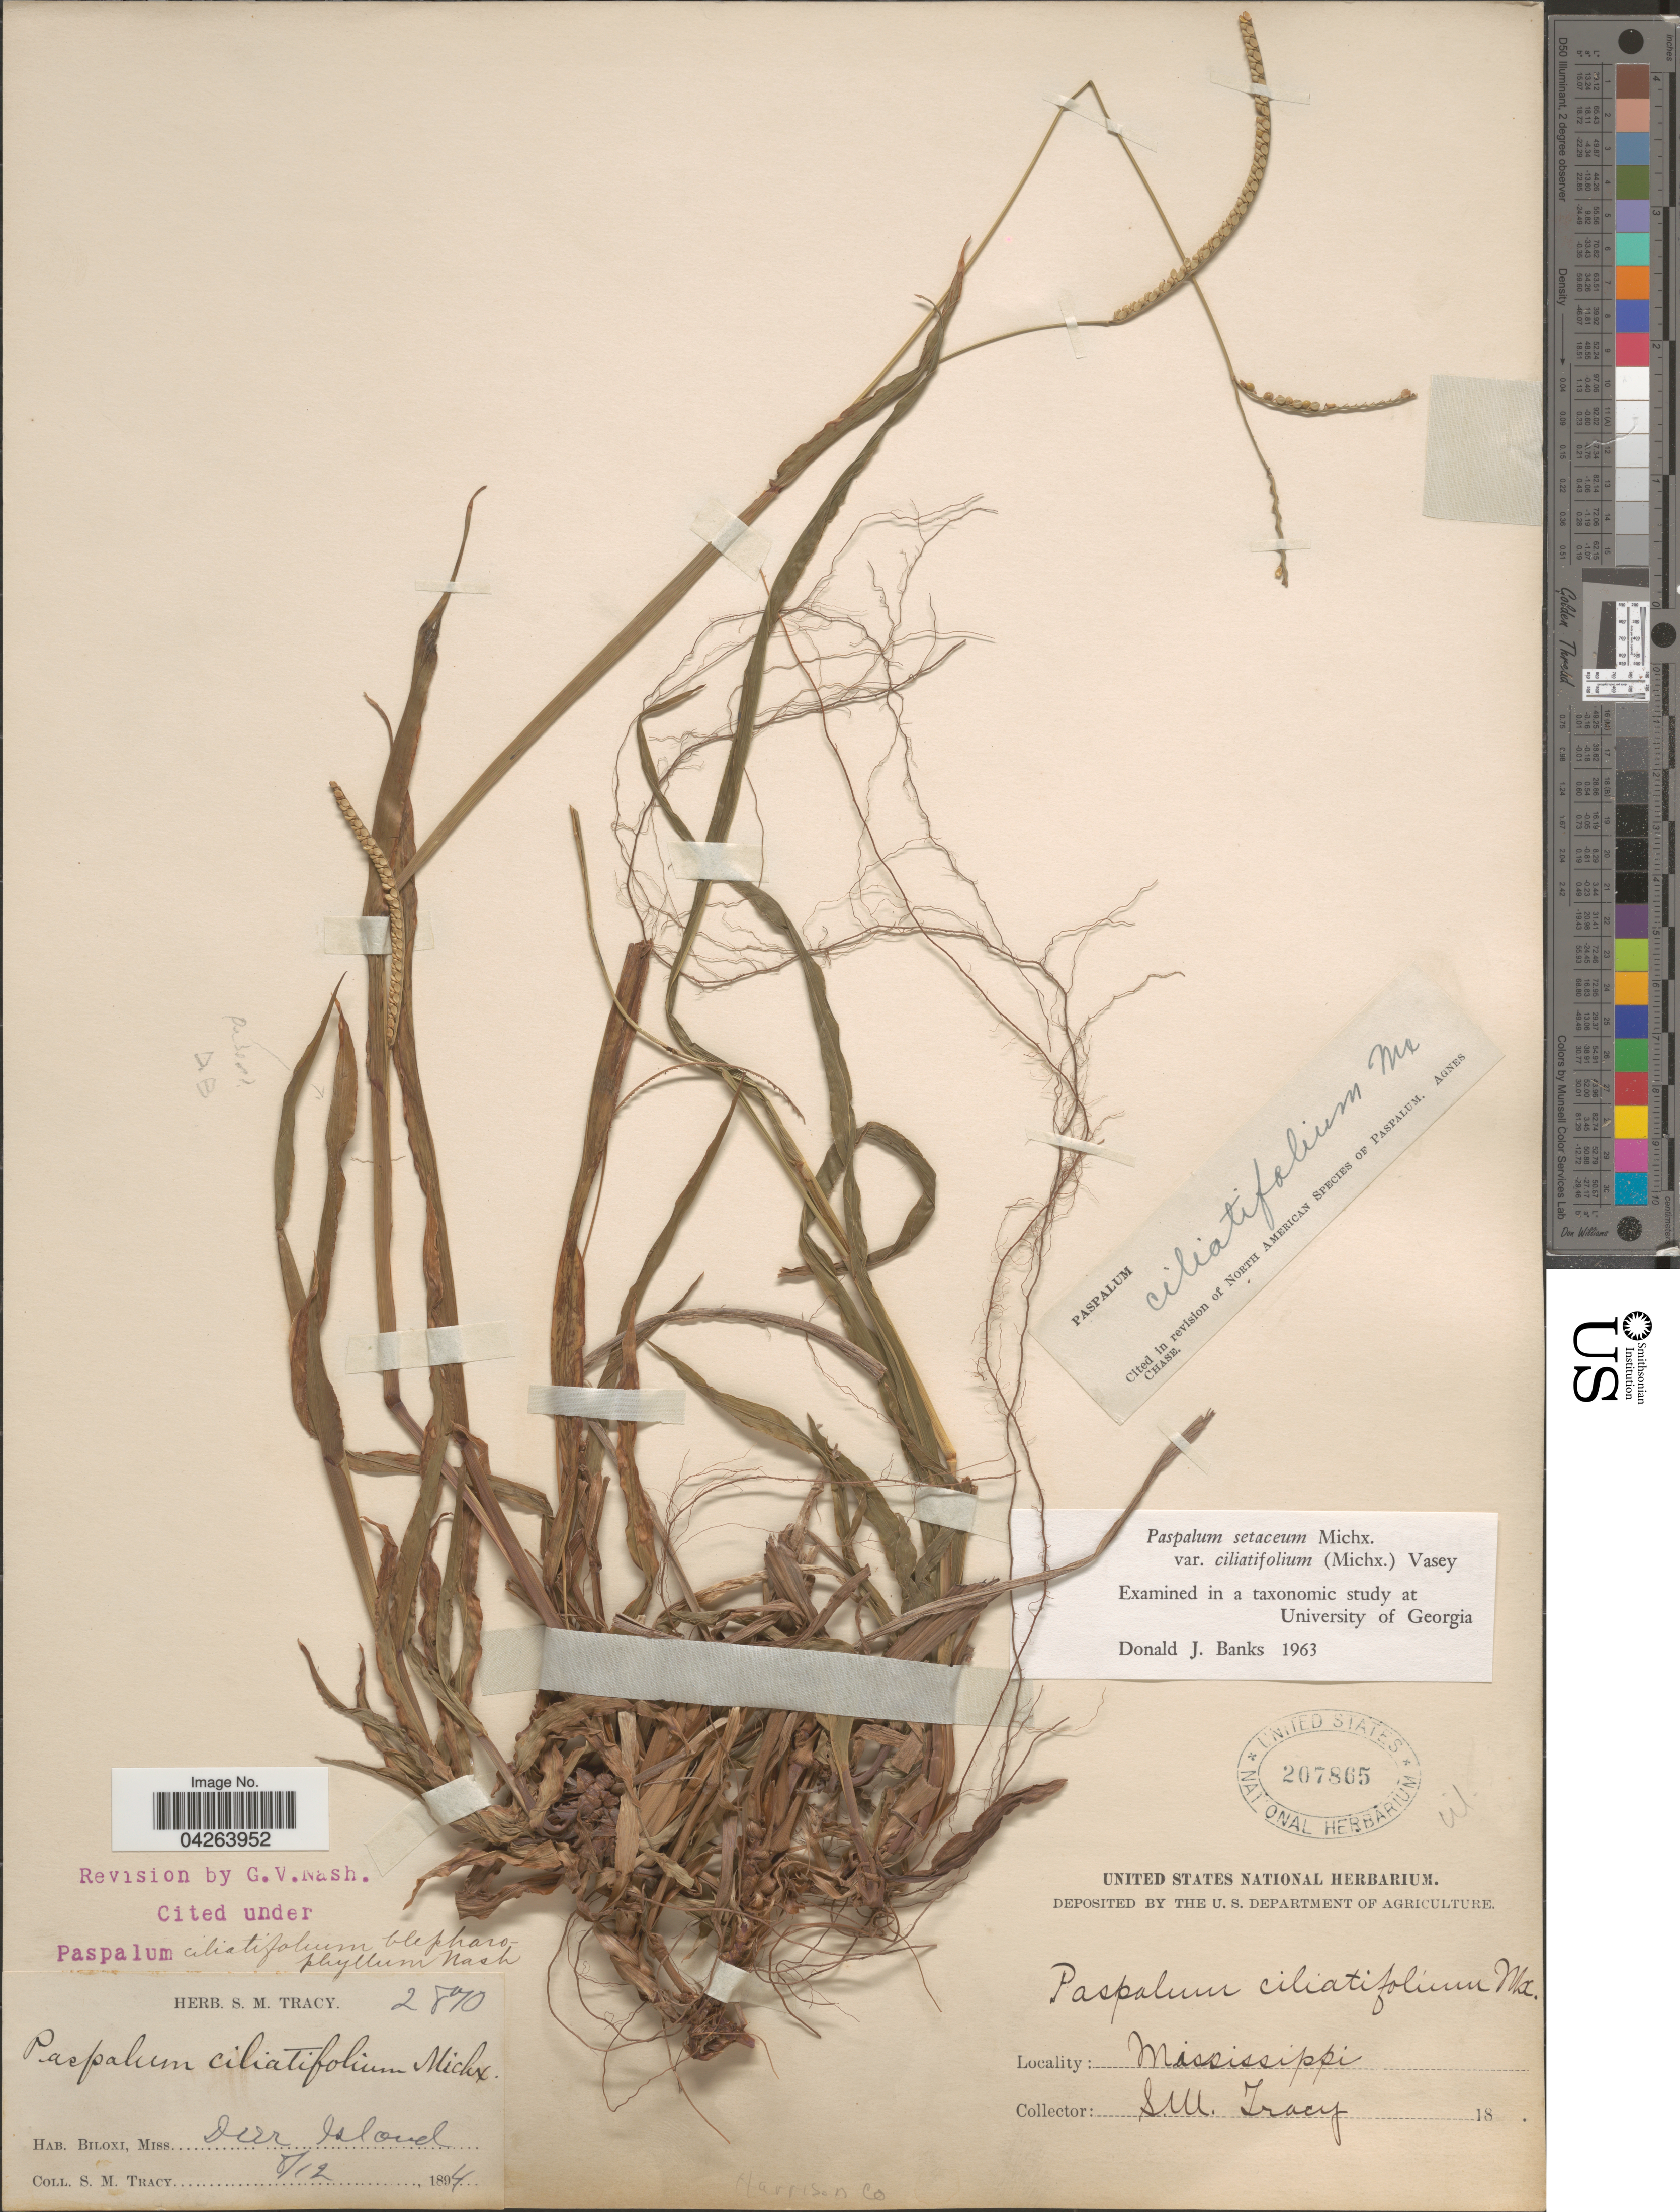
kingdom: Plantae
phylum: Tracheophyta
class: Liliopsida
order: Poales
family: Poaceae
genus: Paspalum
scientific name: Paspalum setaceum var. ciliatifolium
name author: (Michx.) Vasey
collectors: S. M. Tracy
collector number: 2870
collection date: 1894-08-12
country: United States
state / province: Mississippi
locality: Biloxi. Deer Island. Harrison Co.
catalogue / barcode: US 207865